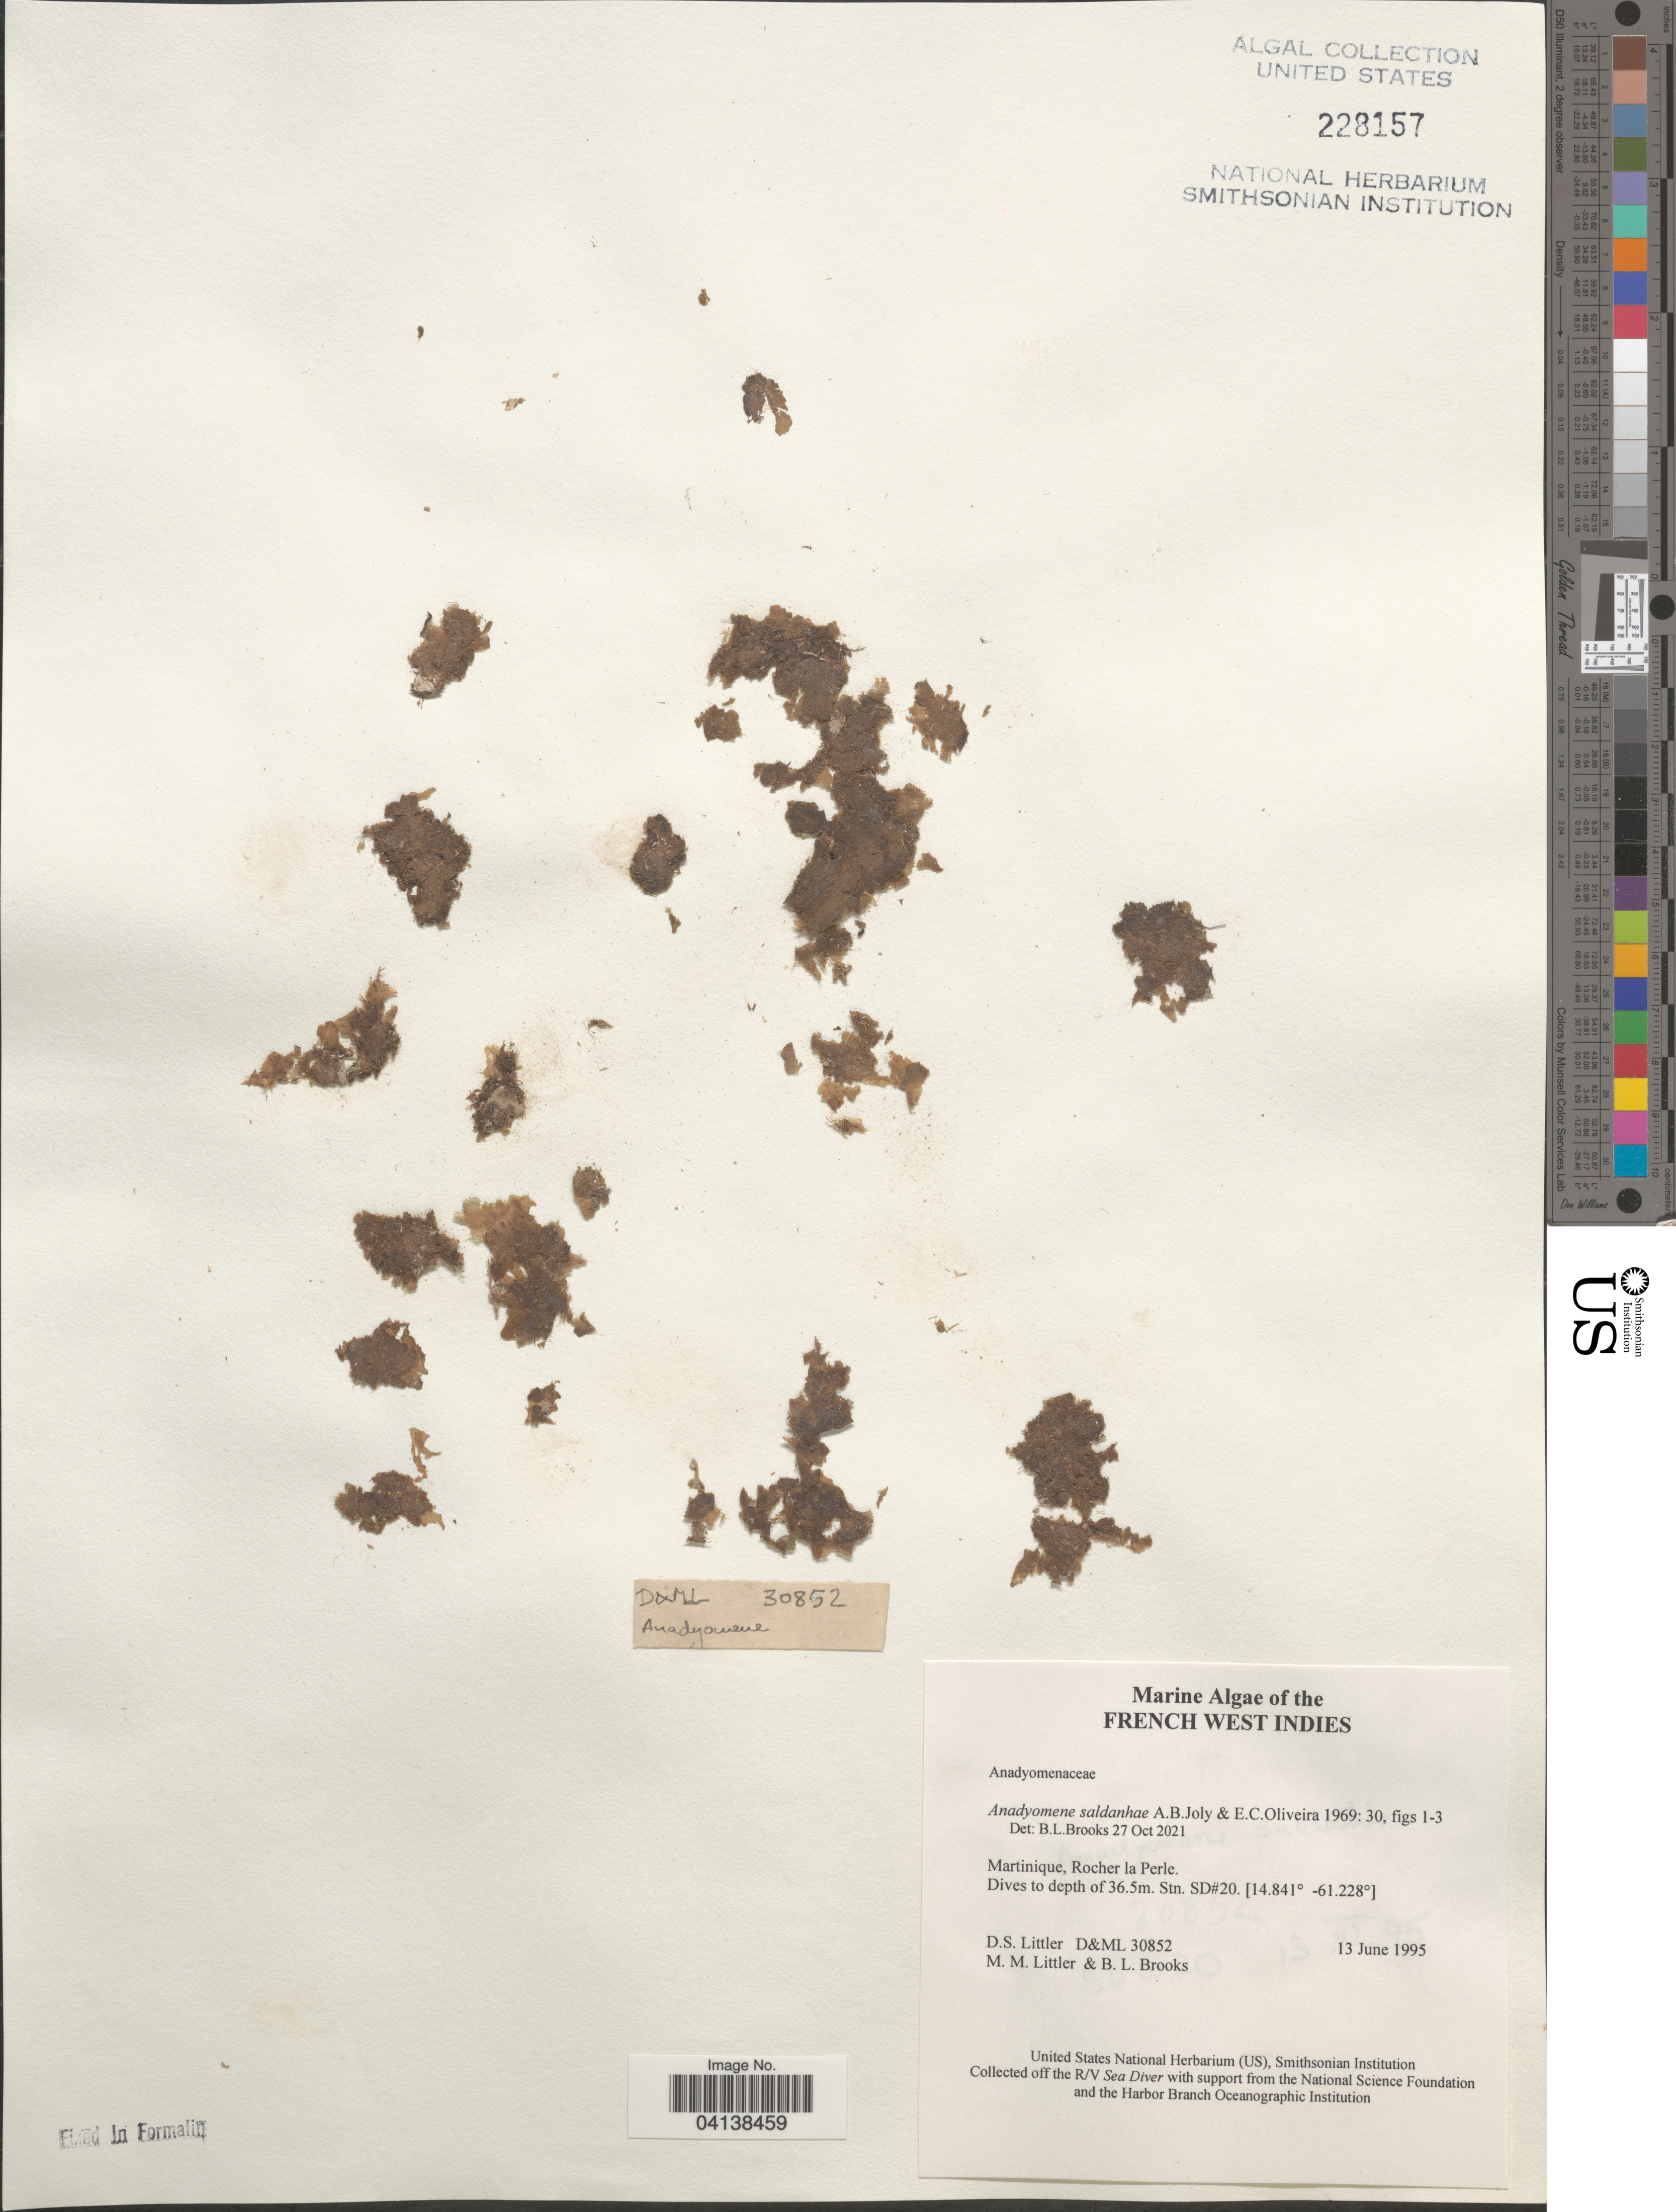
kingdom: Plantae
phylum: Chlorophyta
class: Ulvophyceae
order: Cladophorales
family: Anadyomenaceae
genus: Anadyomene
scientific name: Anadyomene saldanhae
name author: A.B. Joly & E.C. Oliveira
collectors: D. S. Littler & B. Brooks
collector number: D&ML 30852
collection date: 1995-06-13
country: Martinique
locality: French West Indies. Rocher la Perle. Stn. SD#20.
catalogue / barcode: US 228157